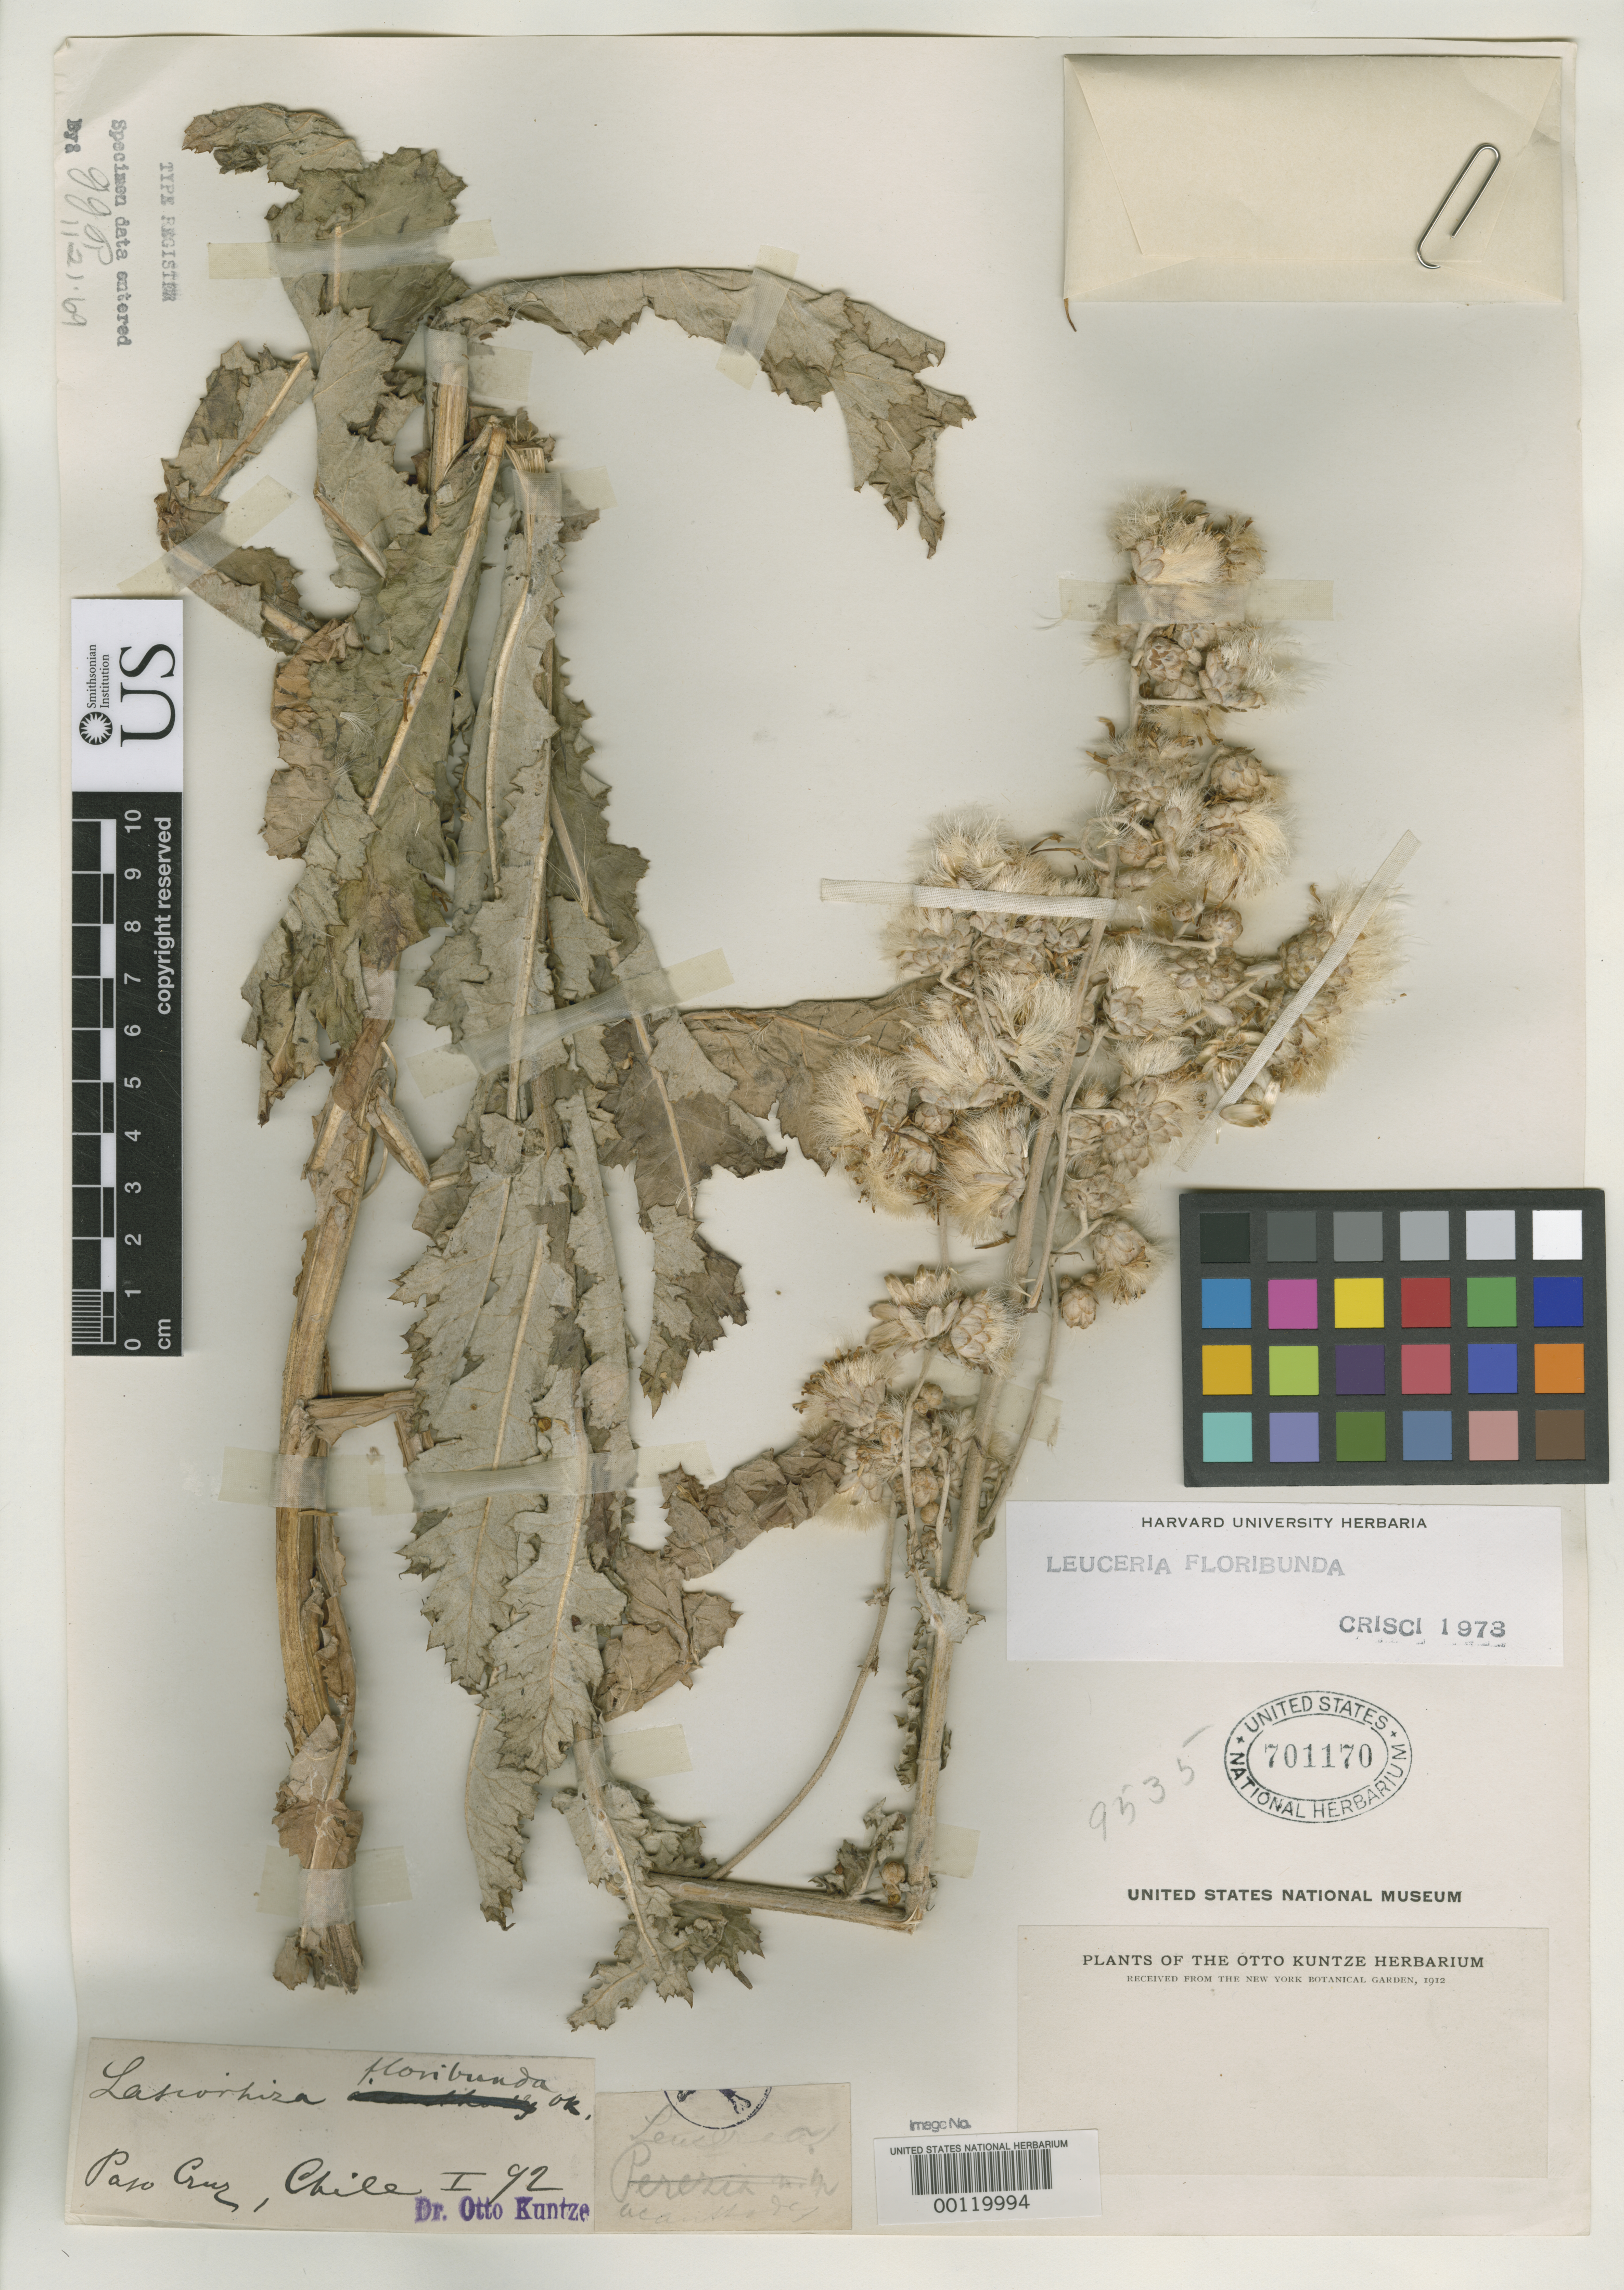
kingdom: Plantae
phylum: Tracheophyta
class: Magnoliopsida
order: Asterales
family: Asteraceae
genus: Lasiorrhiza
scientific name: Lasiorrhiza floribunda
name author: Kuntze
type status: Type Collection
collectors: C.E.O. Kuntze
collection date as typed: Jan 1892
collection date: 1892-01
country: Chile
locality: Paso Cruz.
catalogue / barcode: US 701170